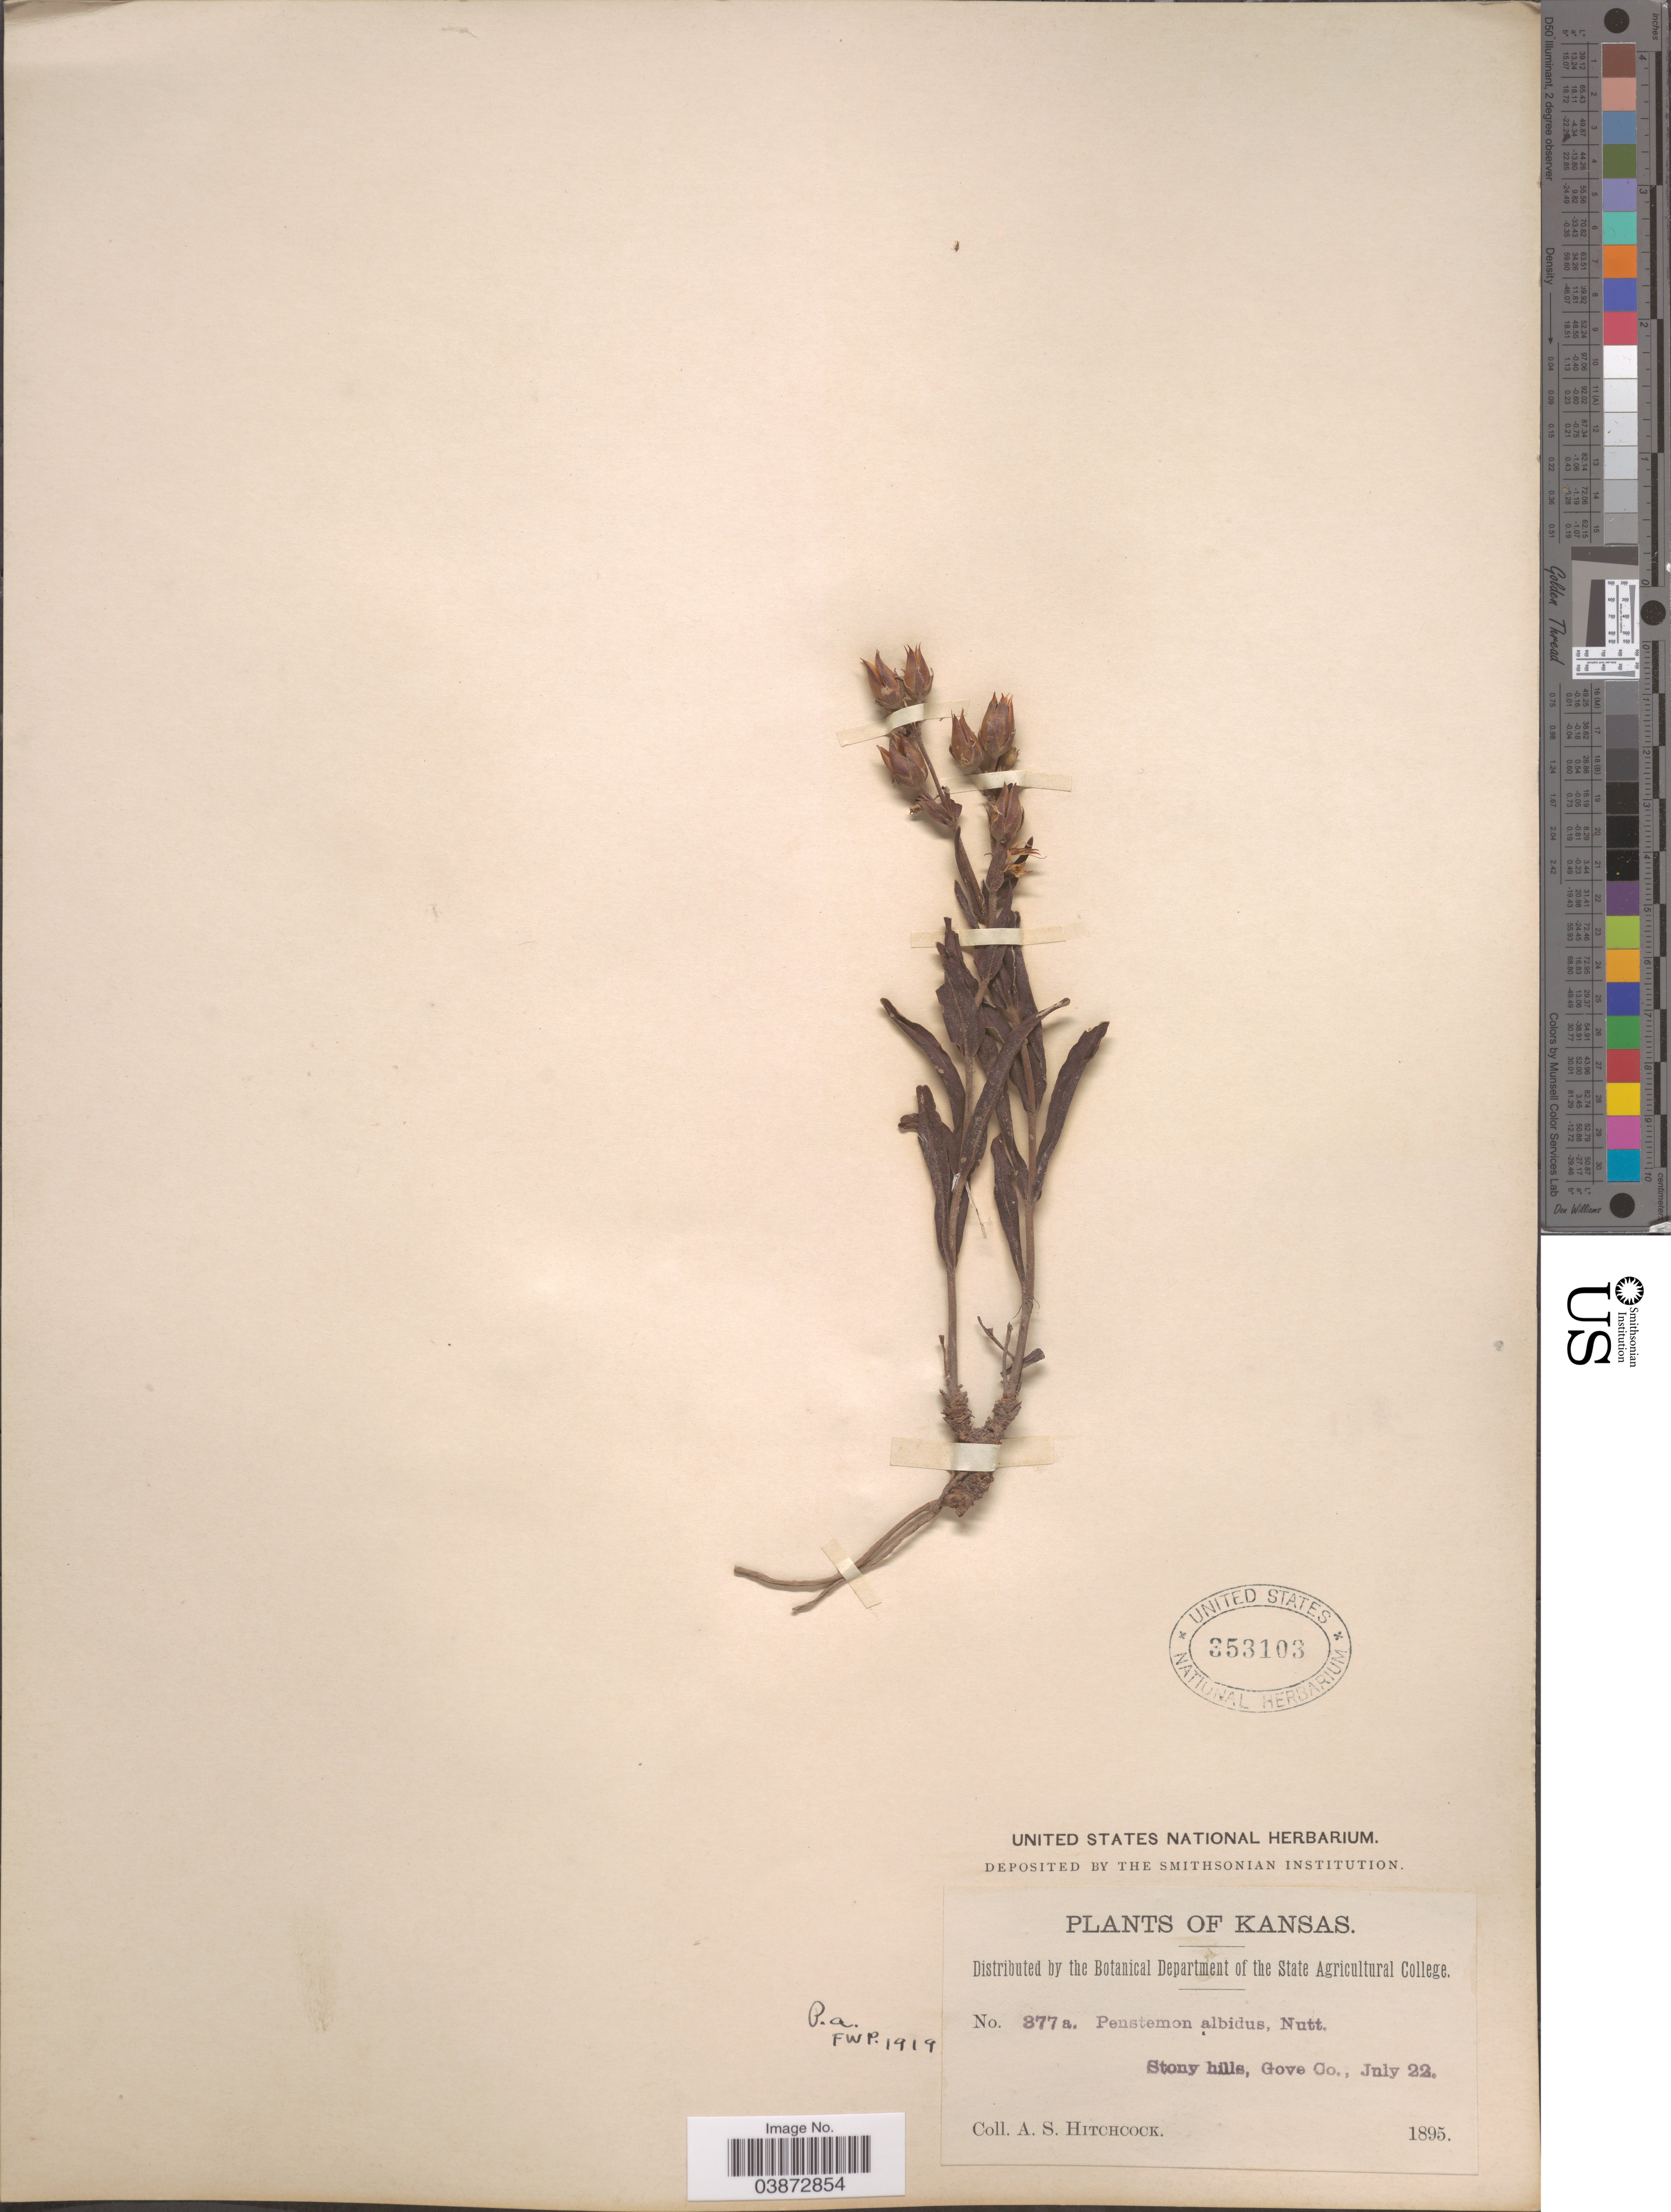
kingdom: Plantae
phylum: Tracheophyta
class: Magnoliopsida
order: Lamiales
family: Plantaginaceae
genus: Penstemon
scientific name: Penstemon albidus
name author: Nutt.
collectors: A. S. Hitchcock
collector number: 377a*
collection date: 1895-07-22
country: United States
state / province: Kansas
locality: Stony hills, Gove Co.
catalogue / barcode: US 353103